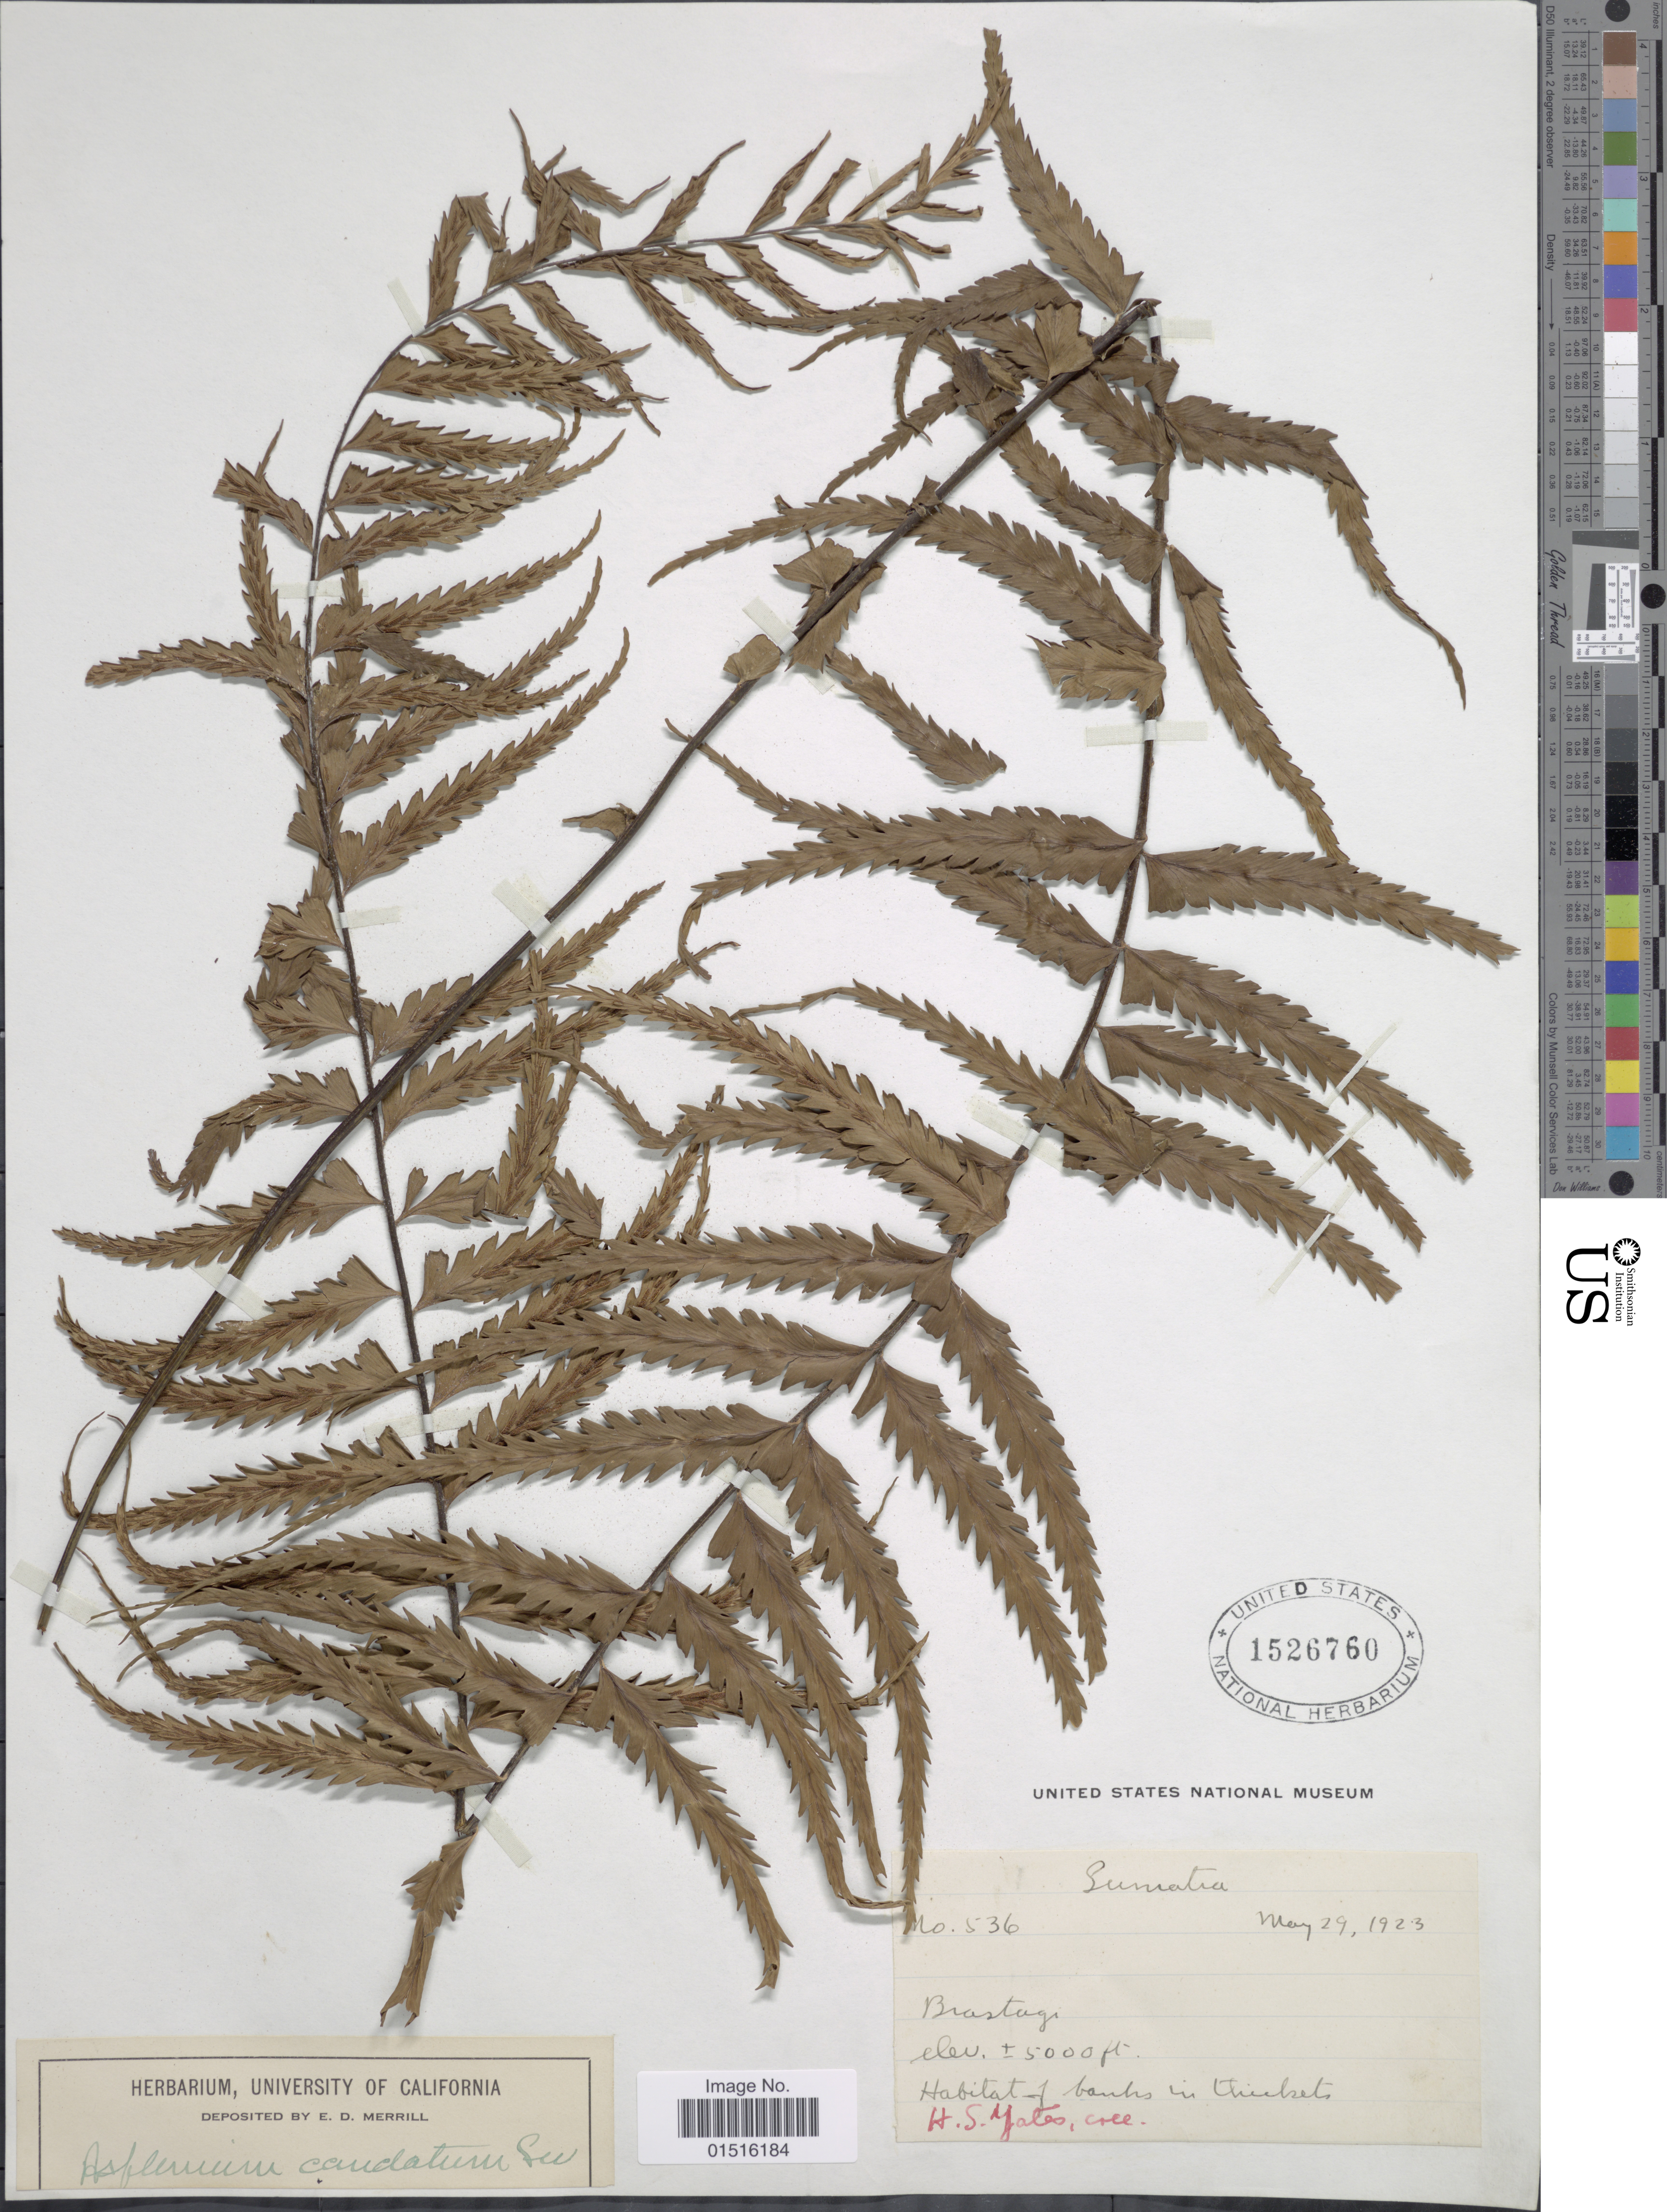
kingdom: Plantae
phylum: Tracheophyta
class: Polypodiopsida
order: Polypodiales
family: Aspleniaceae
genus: Asplenium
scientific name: Asplenium truncatum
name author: Blume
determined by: Salgado, A. E.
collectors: H. S. Yates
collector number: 536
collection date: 1923-05-29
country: Indonesia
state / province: Sumatra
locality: Brastugi [interpreted]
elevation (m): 1524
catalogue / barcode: US 1526760